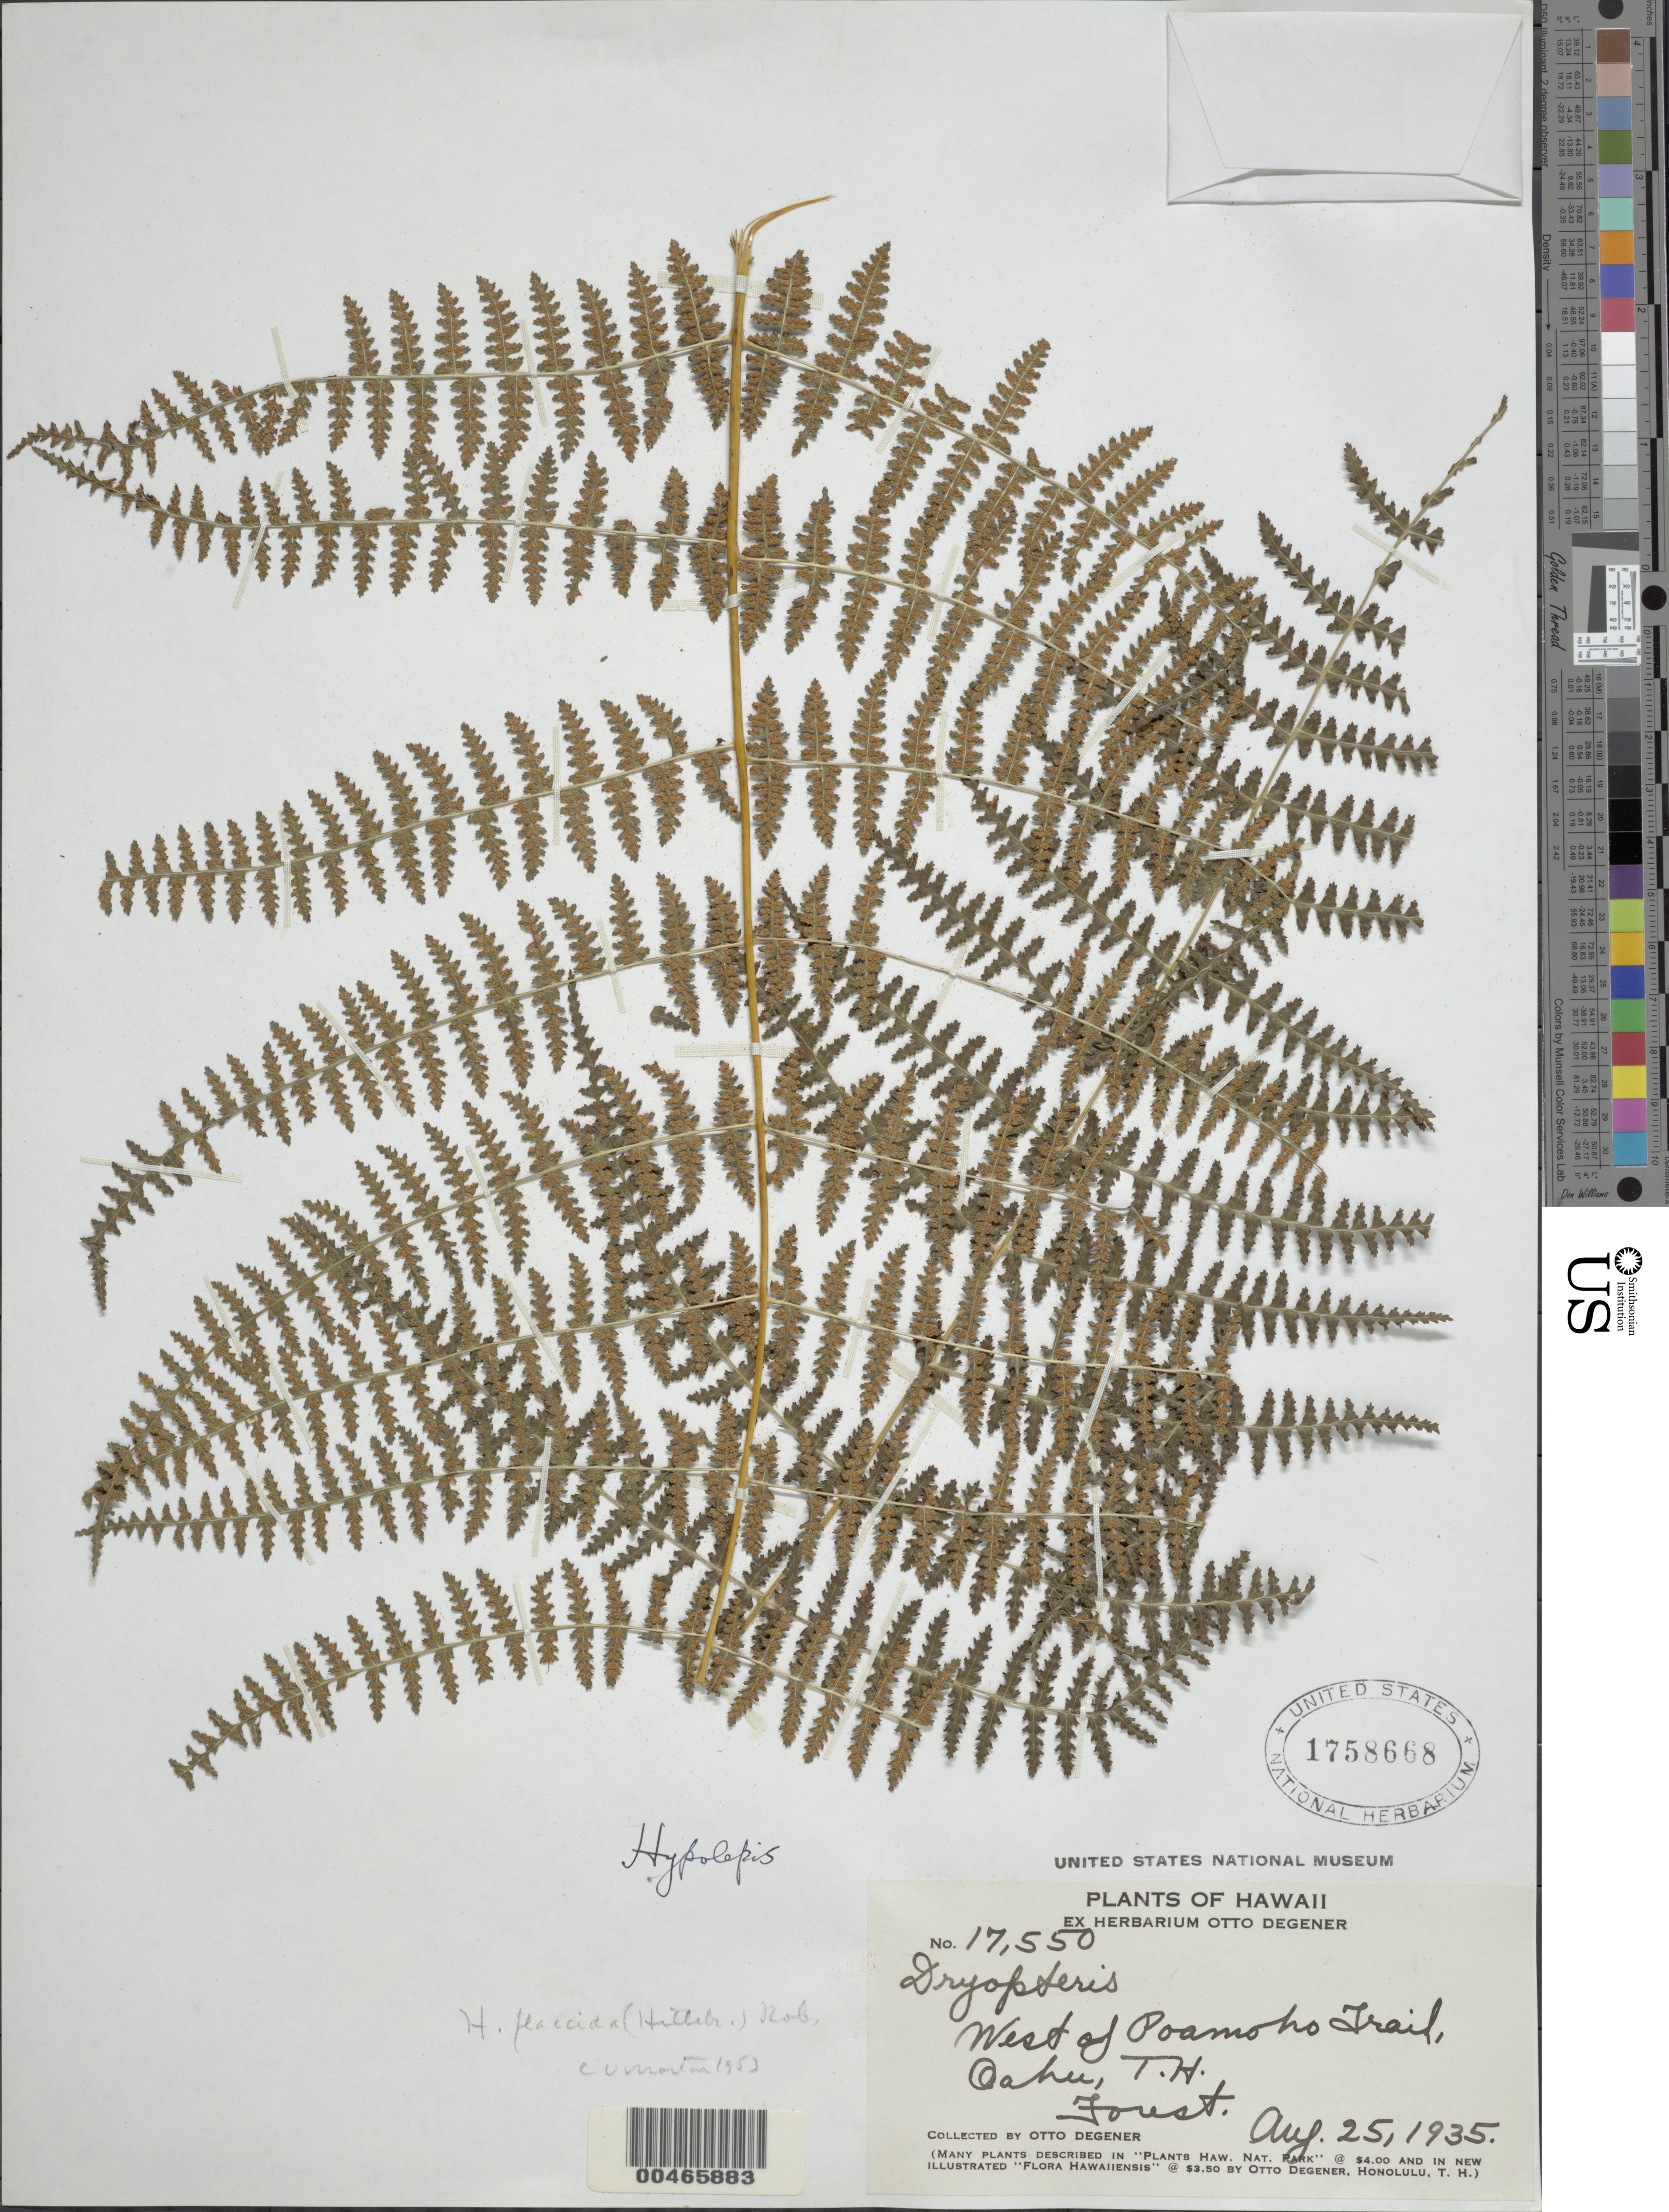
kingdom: Plantae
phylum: Tracheophyta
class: Polypodiopsida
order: Polypodiales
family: Dennstaedtiaceae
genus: Hypolepis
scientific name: Hypolepis flaccida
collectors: O. Degener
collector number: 17550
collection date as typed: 25 Aug 1935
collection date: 1935-08-25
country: United States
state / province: Hawaii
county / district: Honolulu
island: Oahu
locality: W of Poamoho Trail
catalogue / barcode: US 1758668